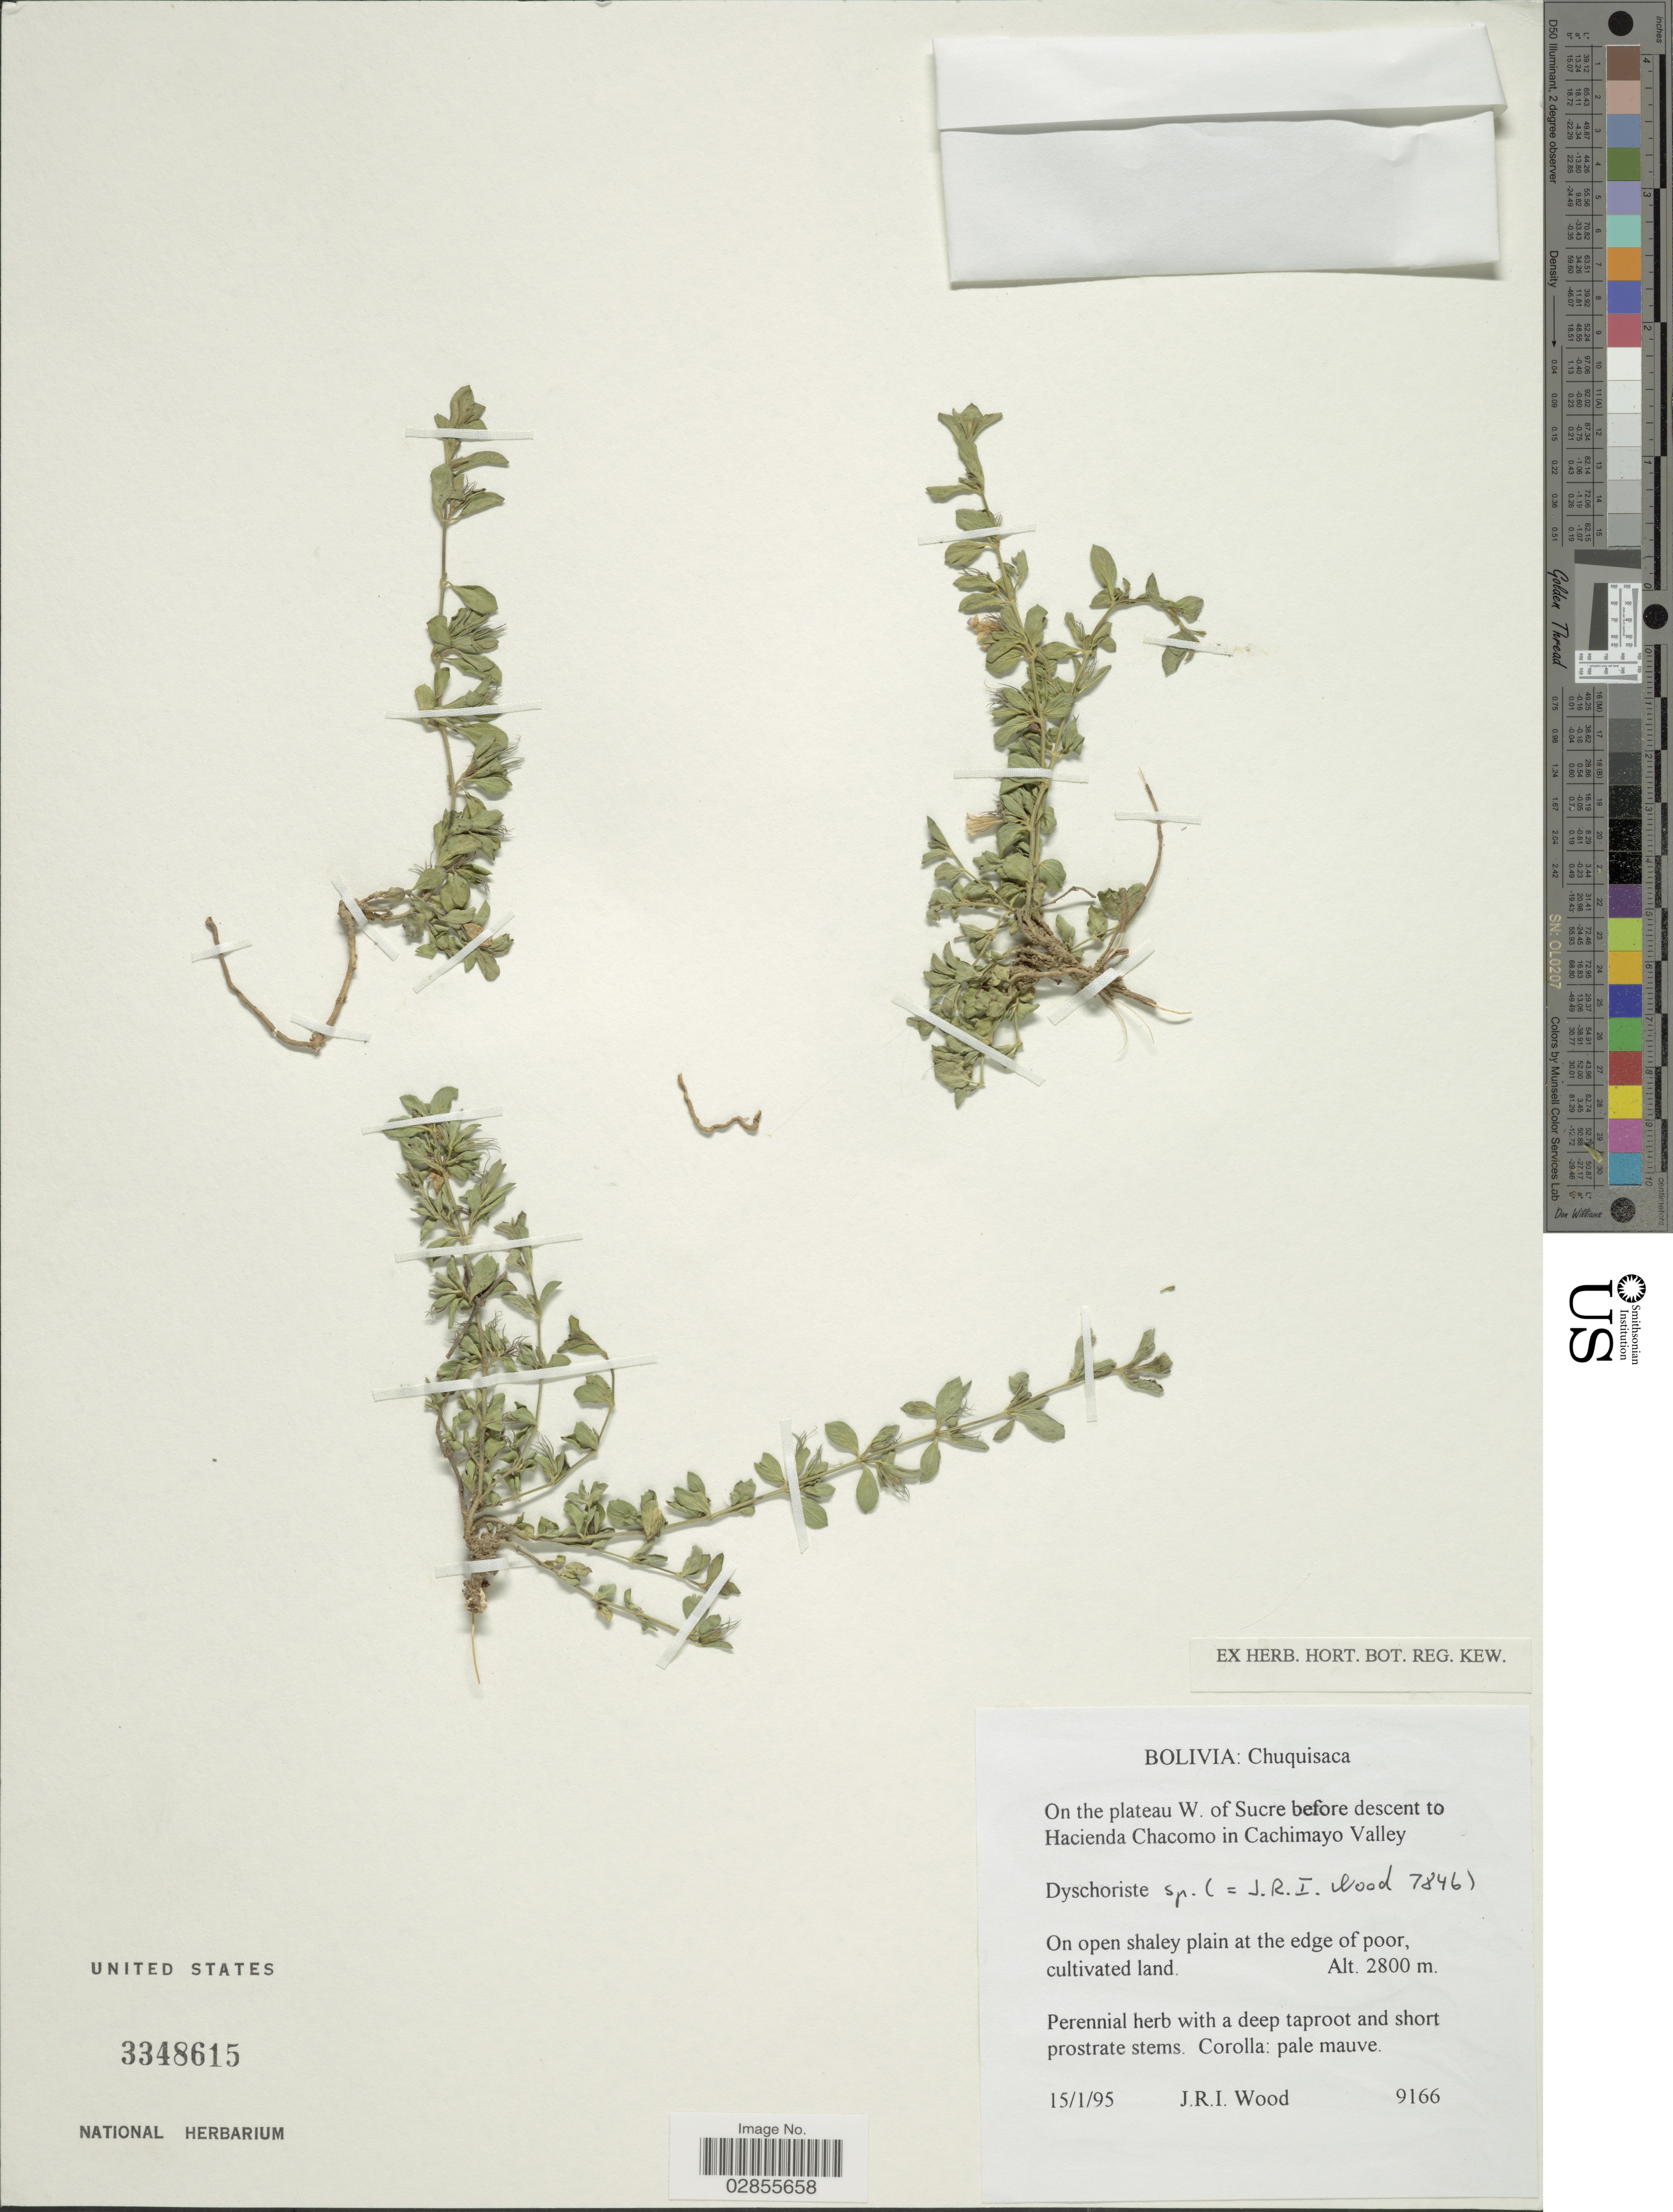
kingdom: Plantae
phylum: Tracheophyta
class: Magnoliopsida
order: Lamiales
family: Acanthaceae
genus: Dyschoriste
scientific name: Dyschoriste prostrata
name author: Wassh. & J.R.I. Wood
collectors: J. R. I. Wood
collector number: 9166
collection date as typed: Transcribed d/m/y: 15/1/95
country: Bolivia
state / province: Chuquisaca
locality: On the plateau W. of Sucre before descent to Hacienda Chacomo in Cachimayo Valley.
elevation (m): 2800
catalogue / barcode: US 3348615